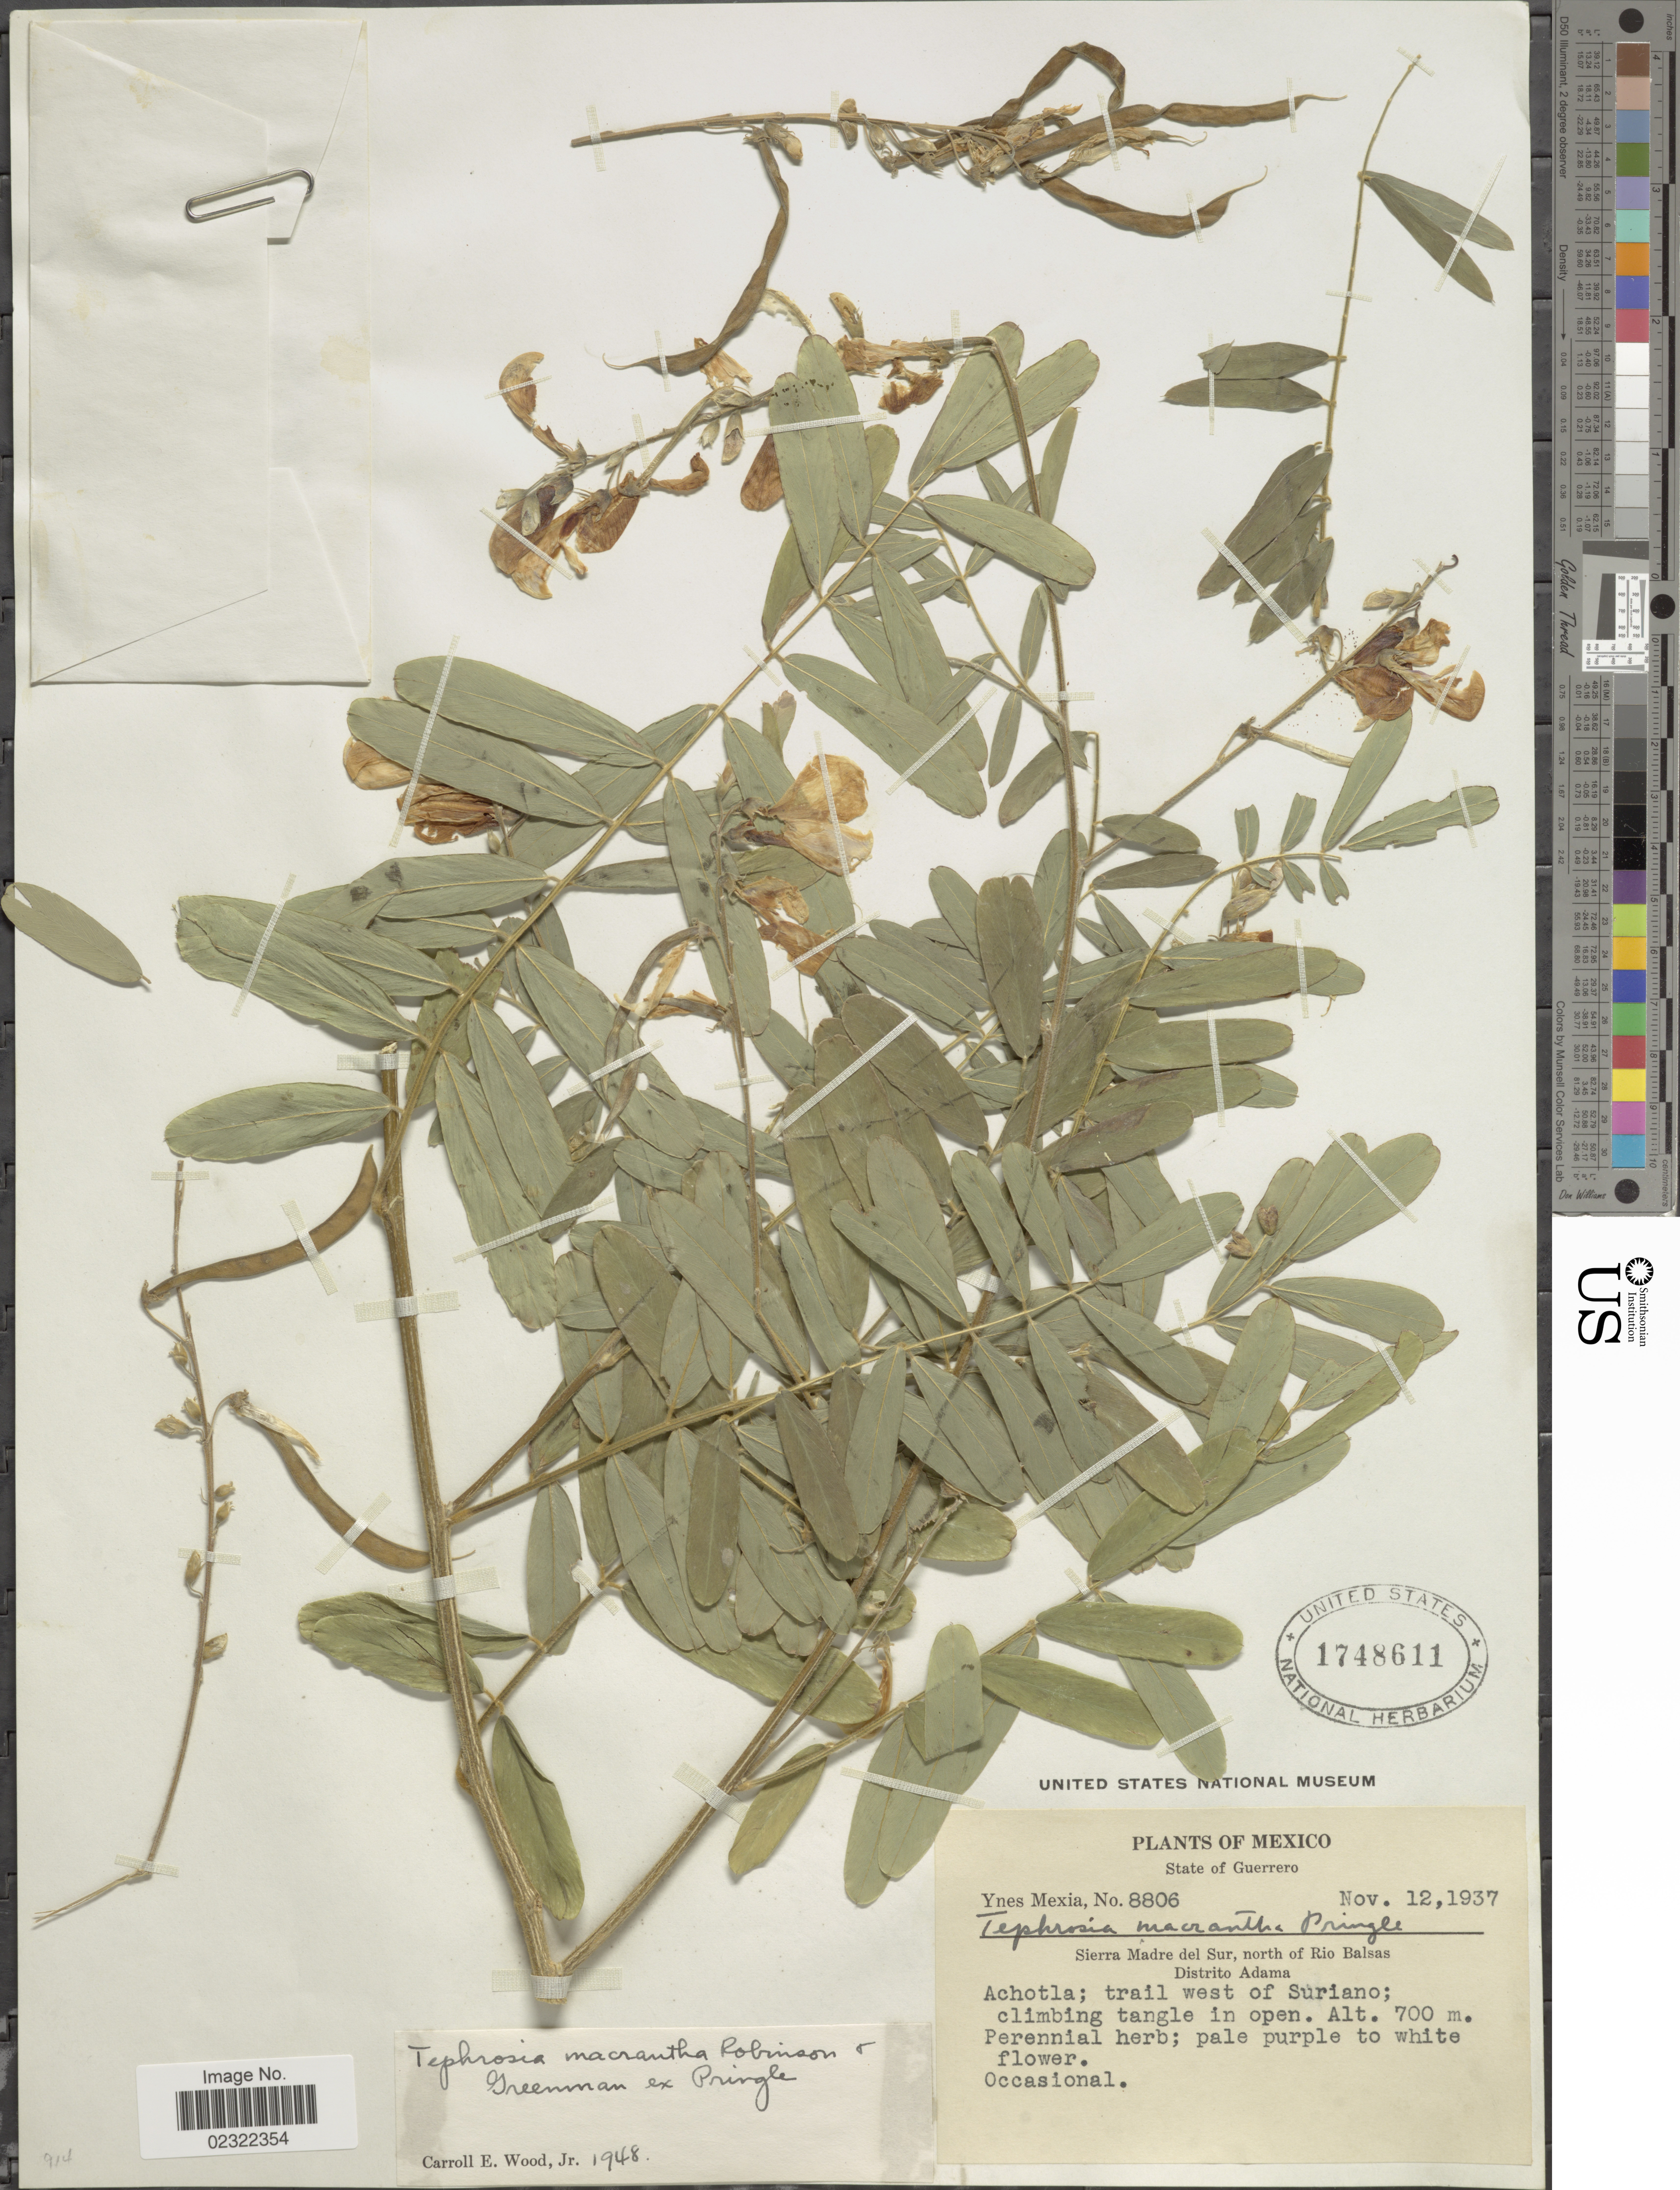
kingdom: Plantae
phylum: Tracheophyta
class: Magnoliopsida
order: Fabales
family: Fabaceae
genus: Tephrosia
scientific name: Tephrosia macrantha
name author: B.L. Rob. & Greenm. ex Pringle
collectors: Y. Mexia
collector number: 8806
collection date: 1937-11-12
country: Mexico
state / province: Guerrero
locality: State of Guerrero, Sierra Madre del Sur, north of Rio Balsas, Distrito Adama. Achotla; trail west of Suriano.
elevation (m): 700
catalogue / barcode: US 1748611